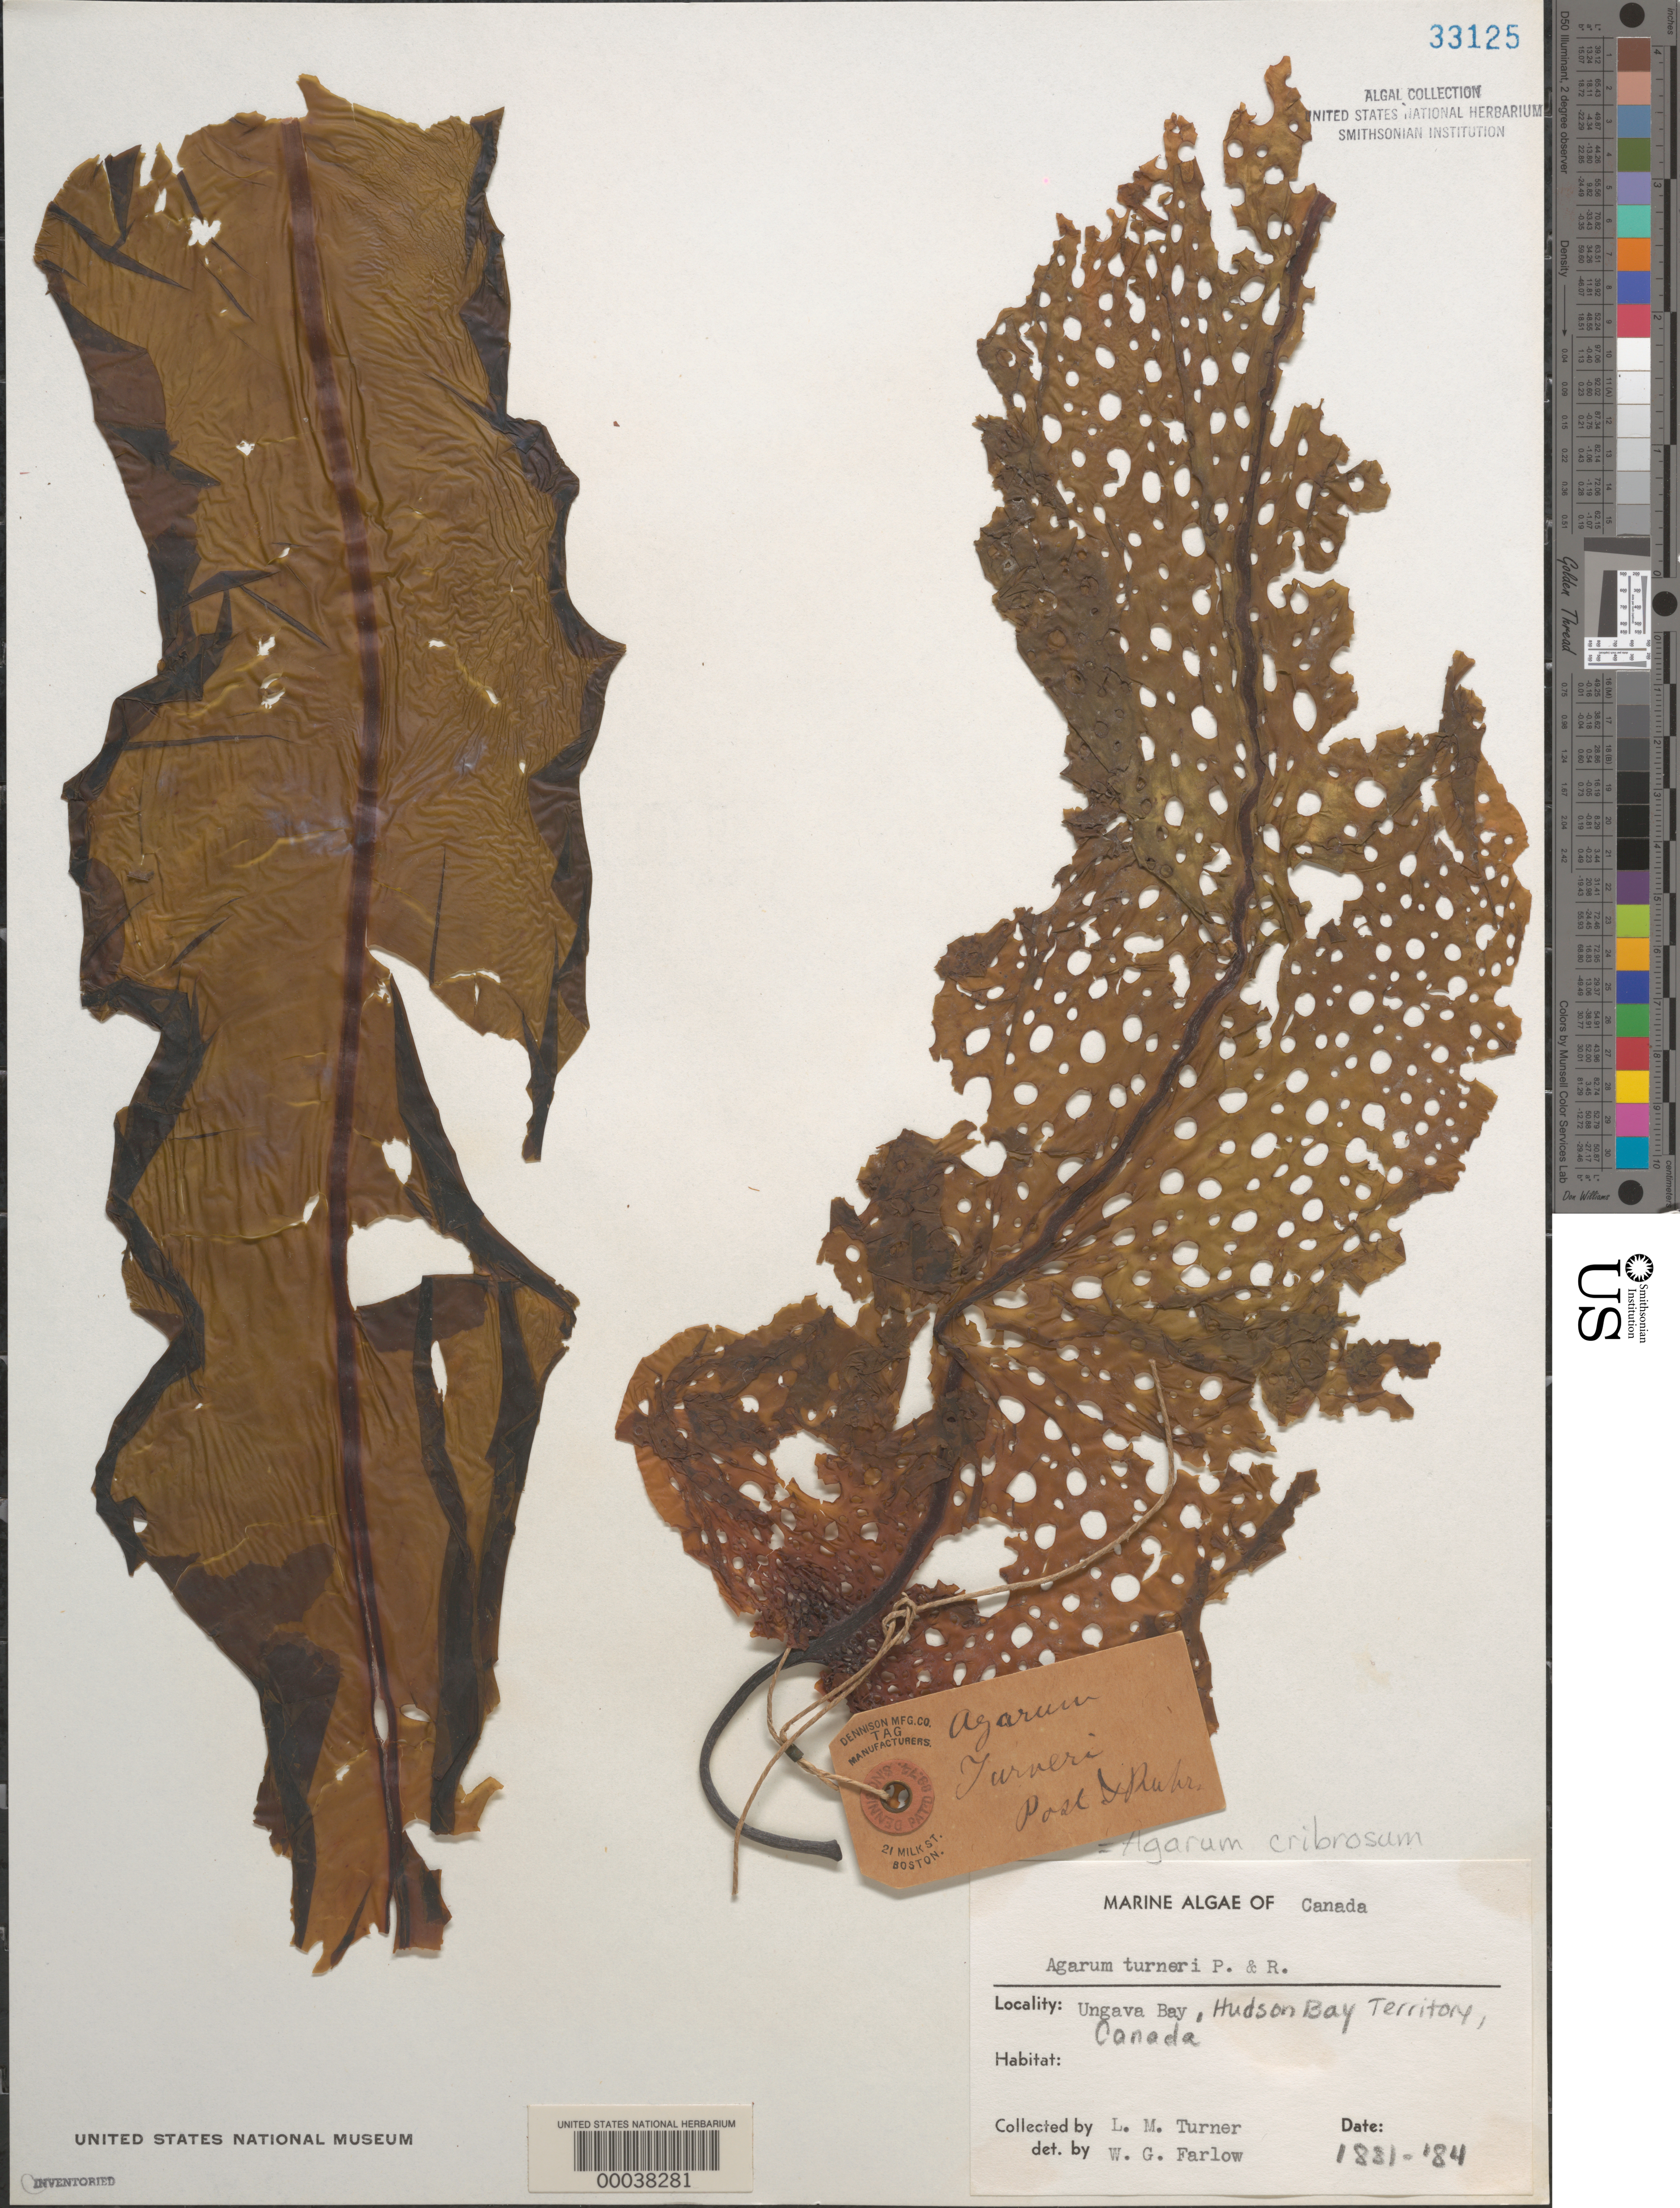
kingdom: Chromista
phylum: Ochrophyta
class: Phaeophyceae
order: Laminariales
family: Costariaceae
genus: Agarum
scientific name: Agarum cribrosum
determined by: Farlow, W. G.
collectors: L. M. Turner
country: Canada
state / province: Quebec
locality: Ungava Bay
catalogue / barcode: US 33125